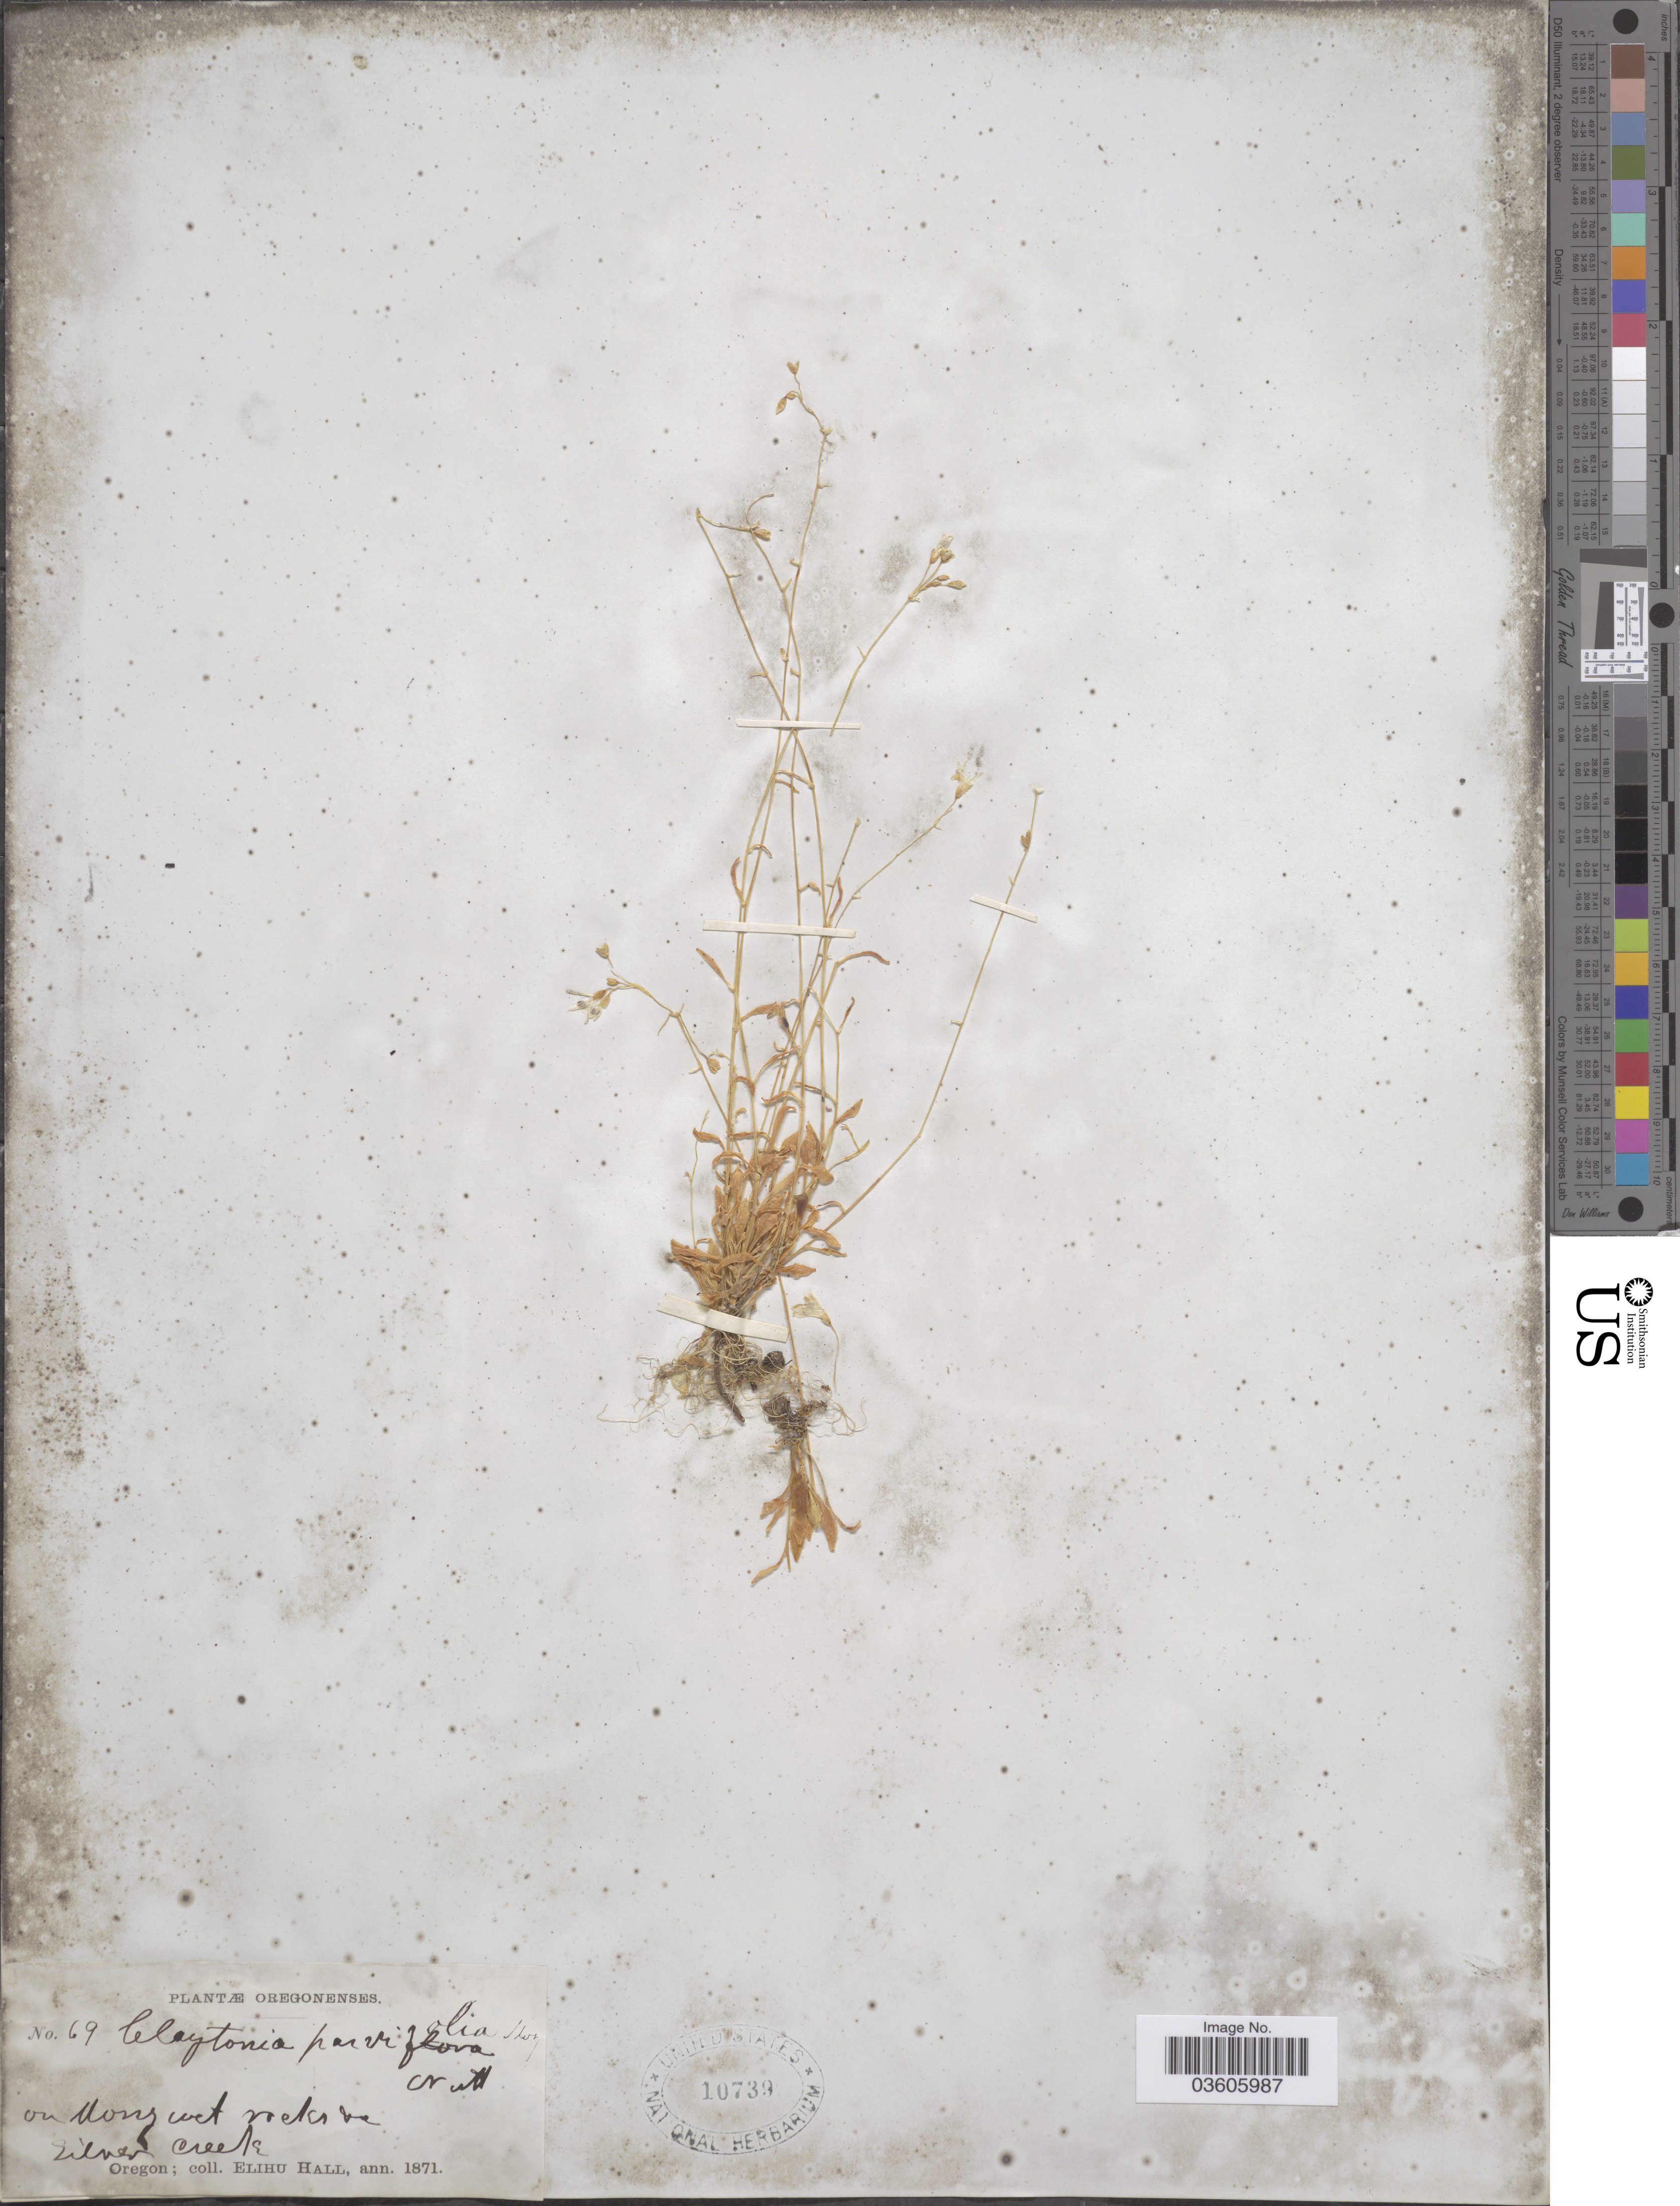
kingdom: Plantae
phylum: Tracheophyta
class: Magnoliopsida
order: Caryophyllales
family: Montiaceae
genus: Montia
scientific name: Montia parvifolia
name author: (Moc. ex DC.) Greene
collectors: E. Hall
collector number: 69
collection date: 1871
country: United States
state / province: Oregon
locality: On Mossy wet rocks in Silver Creek.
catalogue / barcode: US 10739